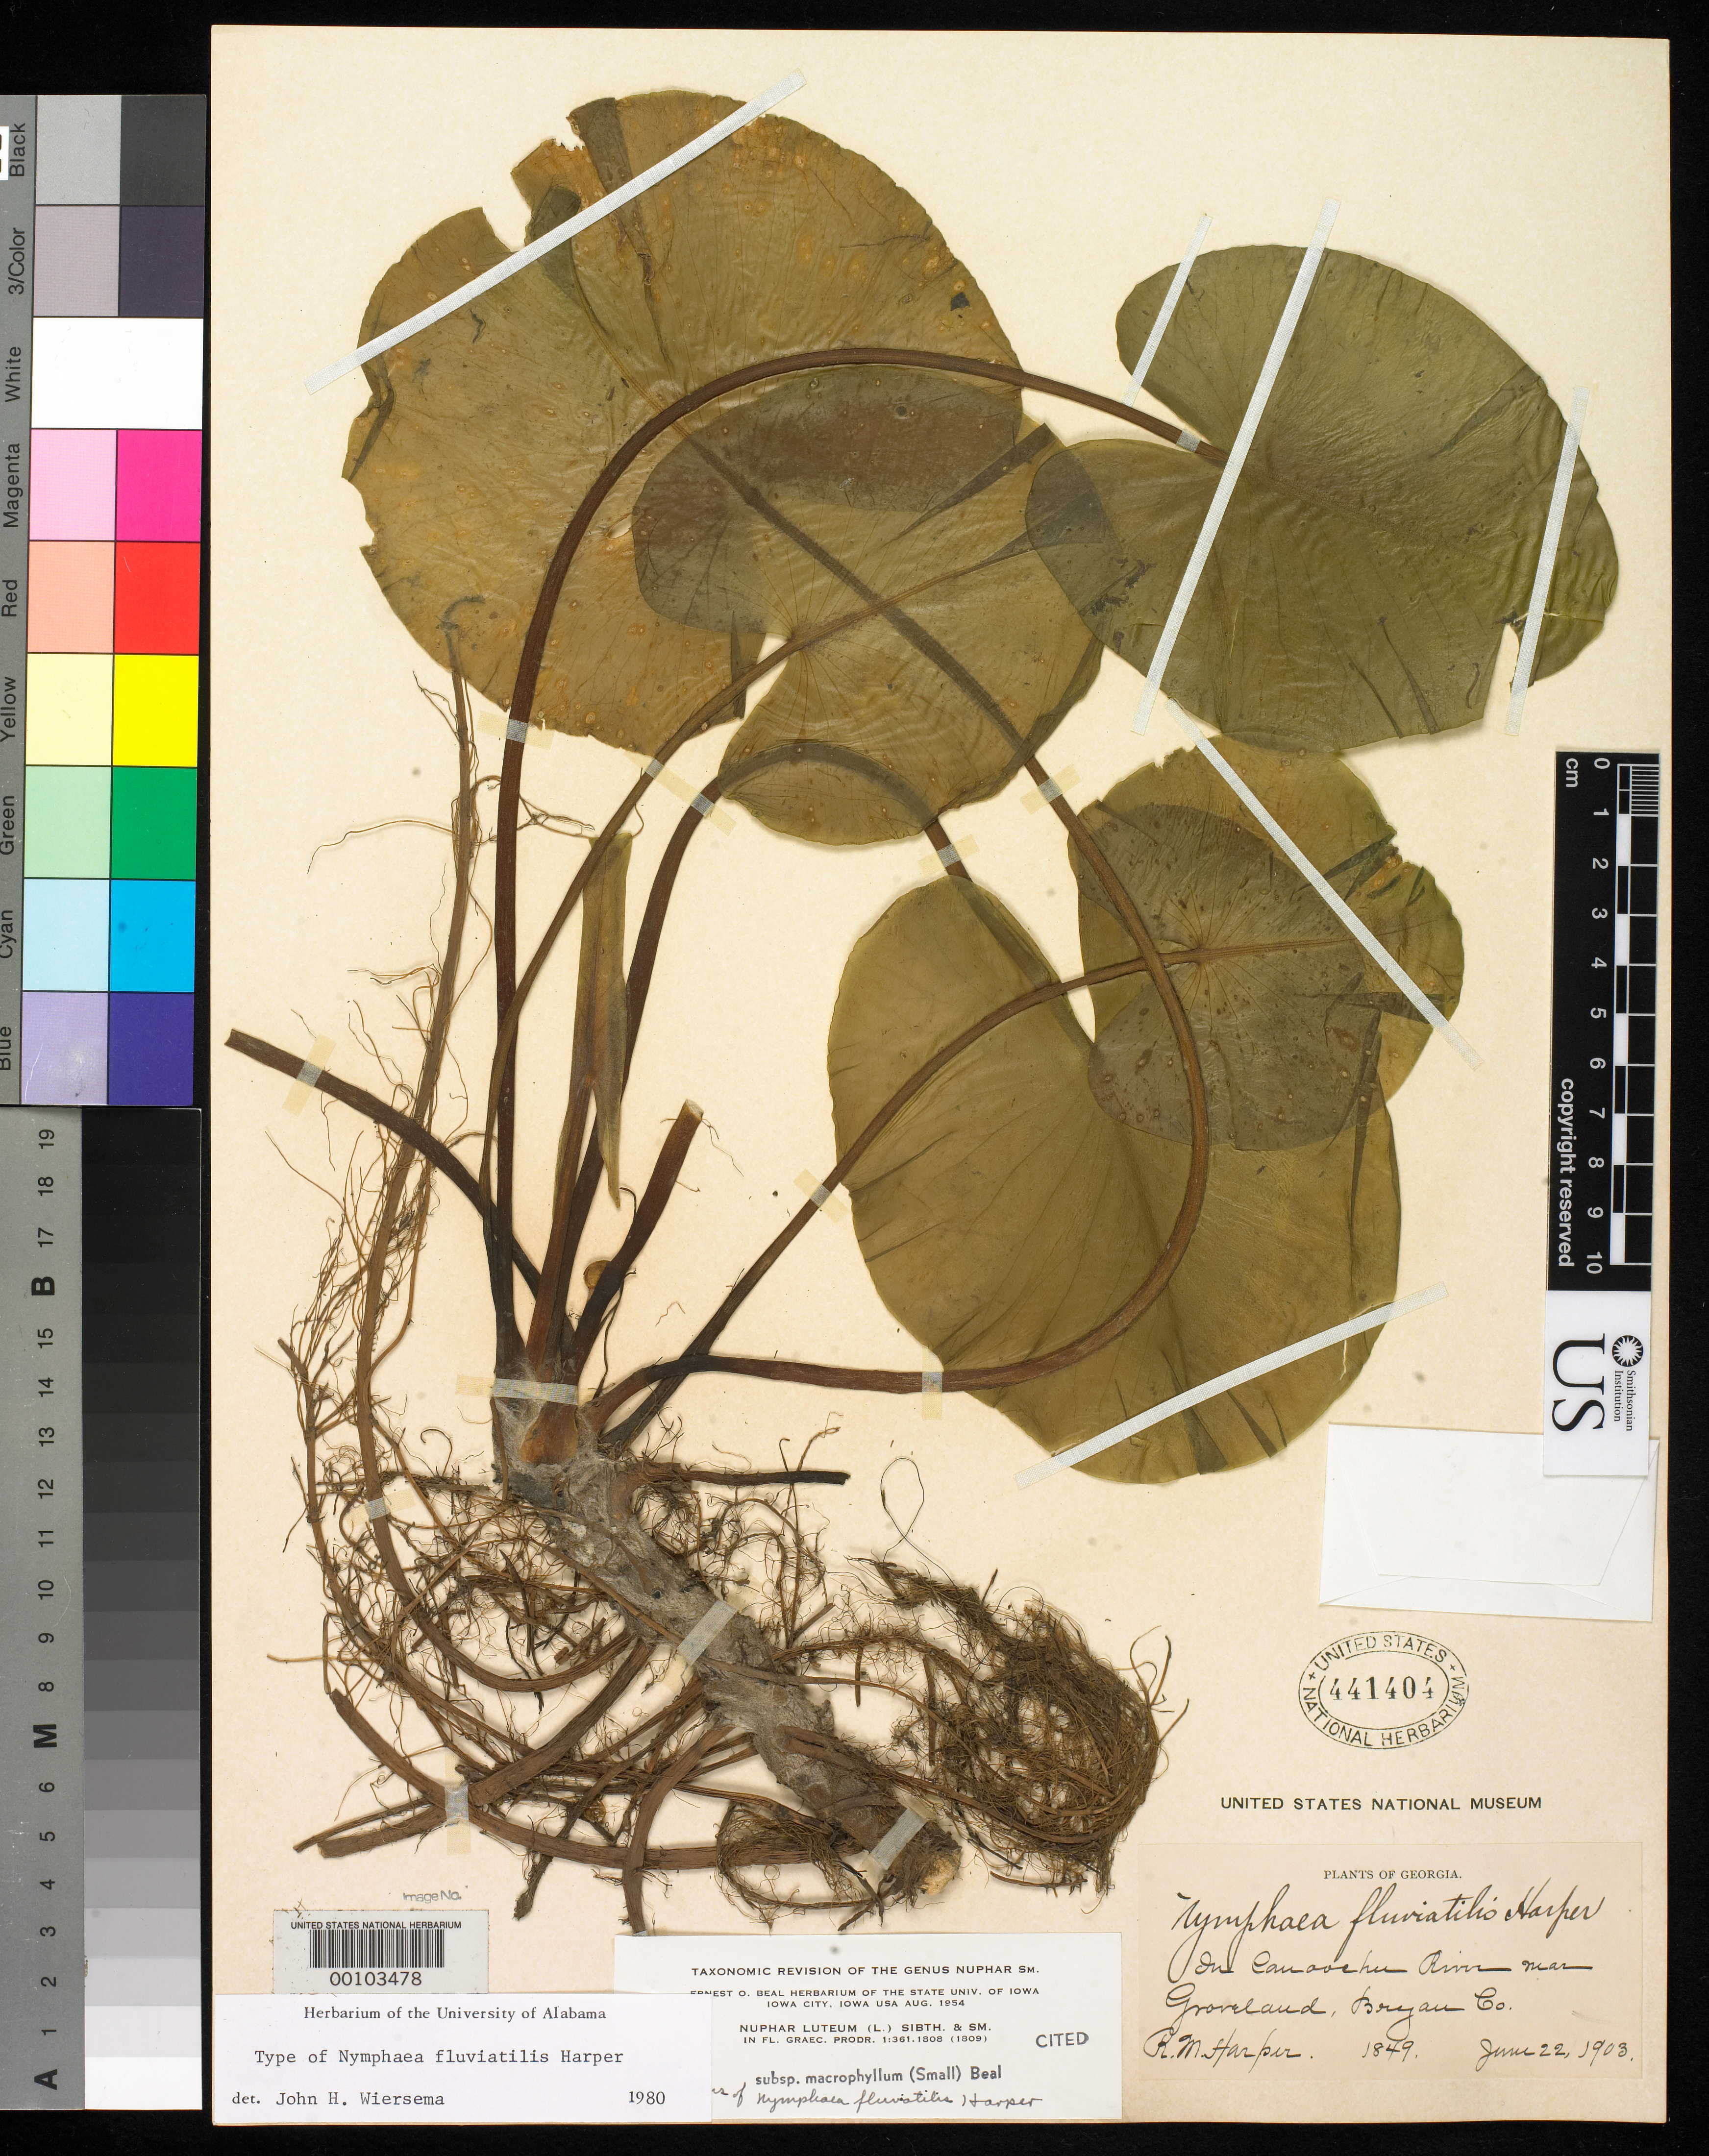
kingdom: Plantae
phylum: Tracheophyta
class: Magnoliopsida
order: Nymphaeales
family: Nymphaeaceae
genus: Nymphaea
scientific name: Nymphaea fluviatilis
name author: R.M. Harper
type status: Isotype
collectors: R. M. Harper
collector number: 1849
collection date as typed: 22 Jun 1903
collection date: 1903-06-22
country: United States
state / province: Georgia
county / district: Bryan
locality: Groveland, in Canoochee River.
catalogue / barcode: US 441404